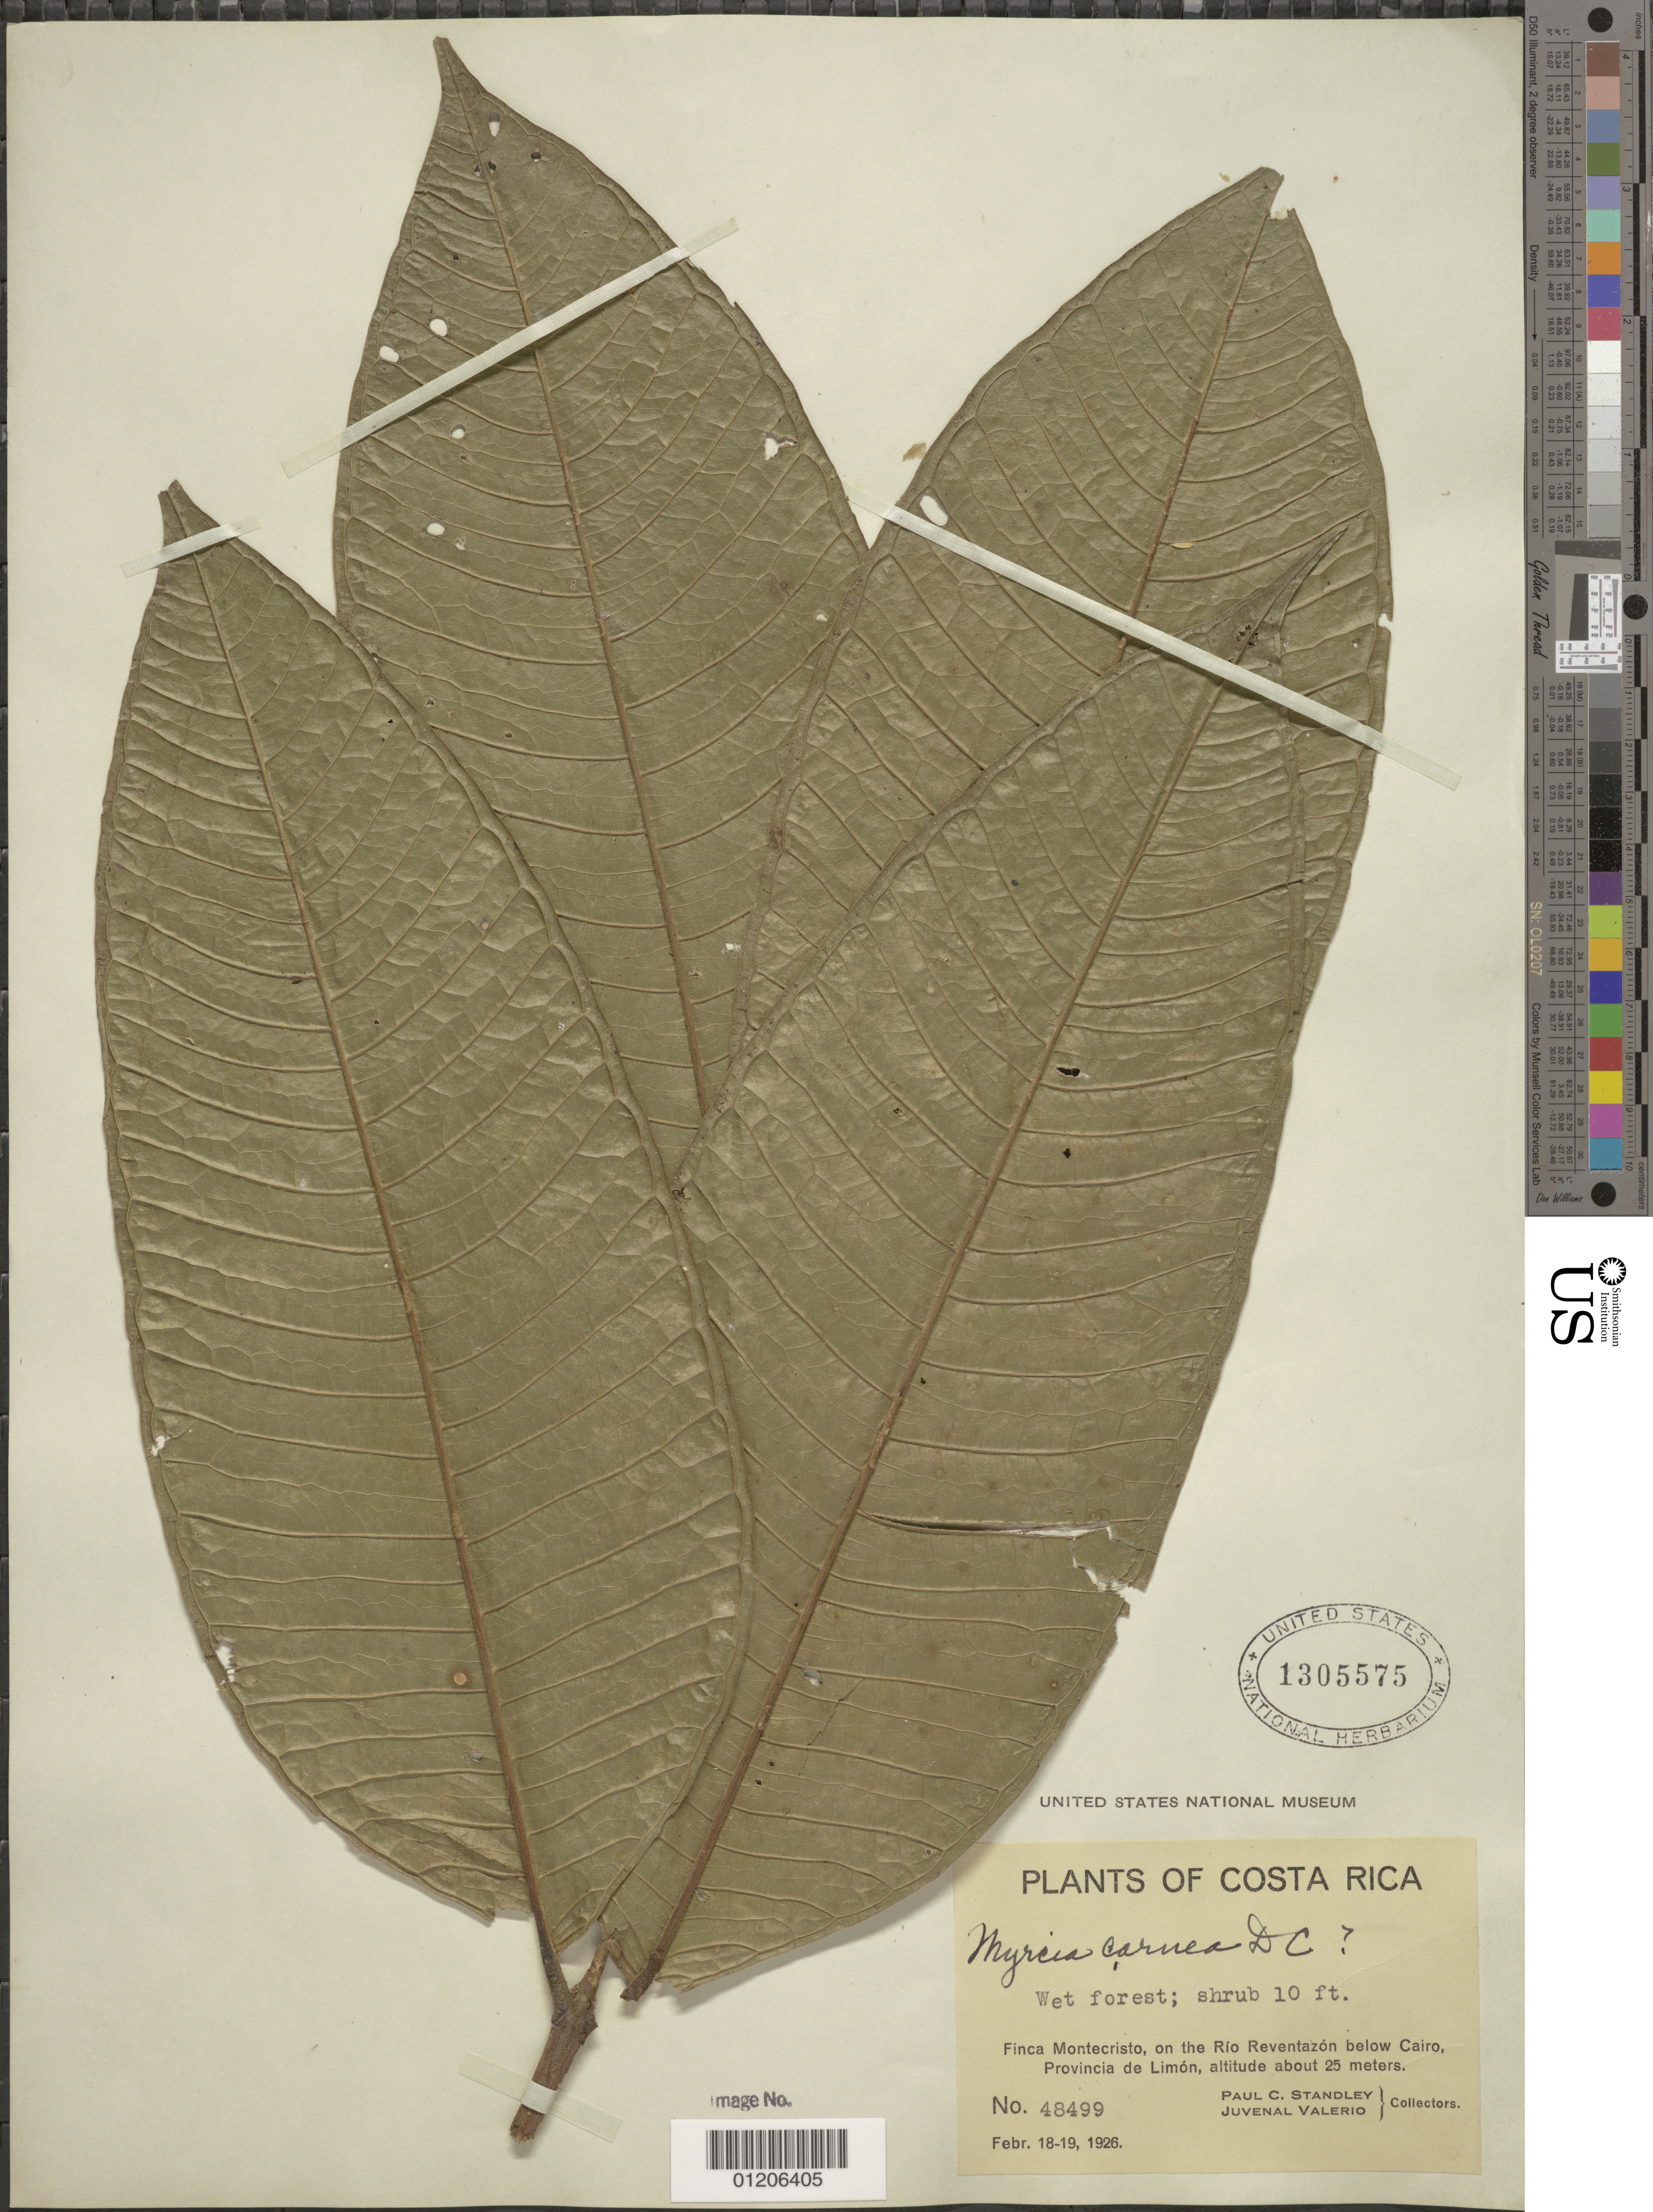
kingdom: Plantae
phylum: Tracheophyta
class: Magnoliopsida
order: Myrtales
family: Myrtaceae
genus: Myrcia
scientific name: Myrcia carnea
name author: (G. Mey.) DC.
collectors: P. C. Standley & J. Valerio R.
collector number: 48499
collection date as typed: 18 Feb 1926 to 19 Feb 1926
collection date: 1926-02-18/1926-02-19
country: Costa Rica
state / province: Limón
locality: Finca Montecristo, on the Río Reventazón below Cairo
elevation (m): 25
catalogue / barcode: US 1305575